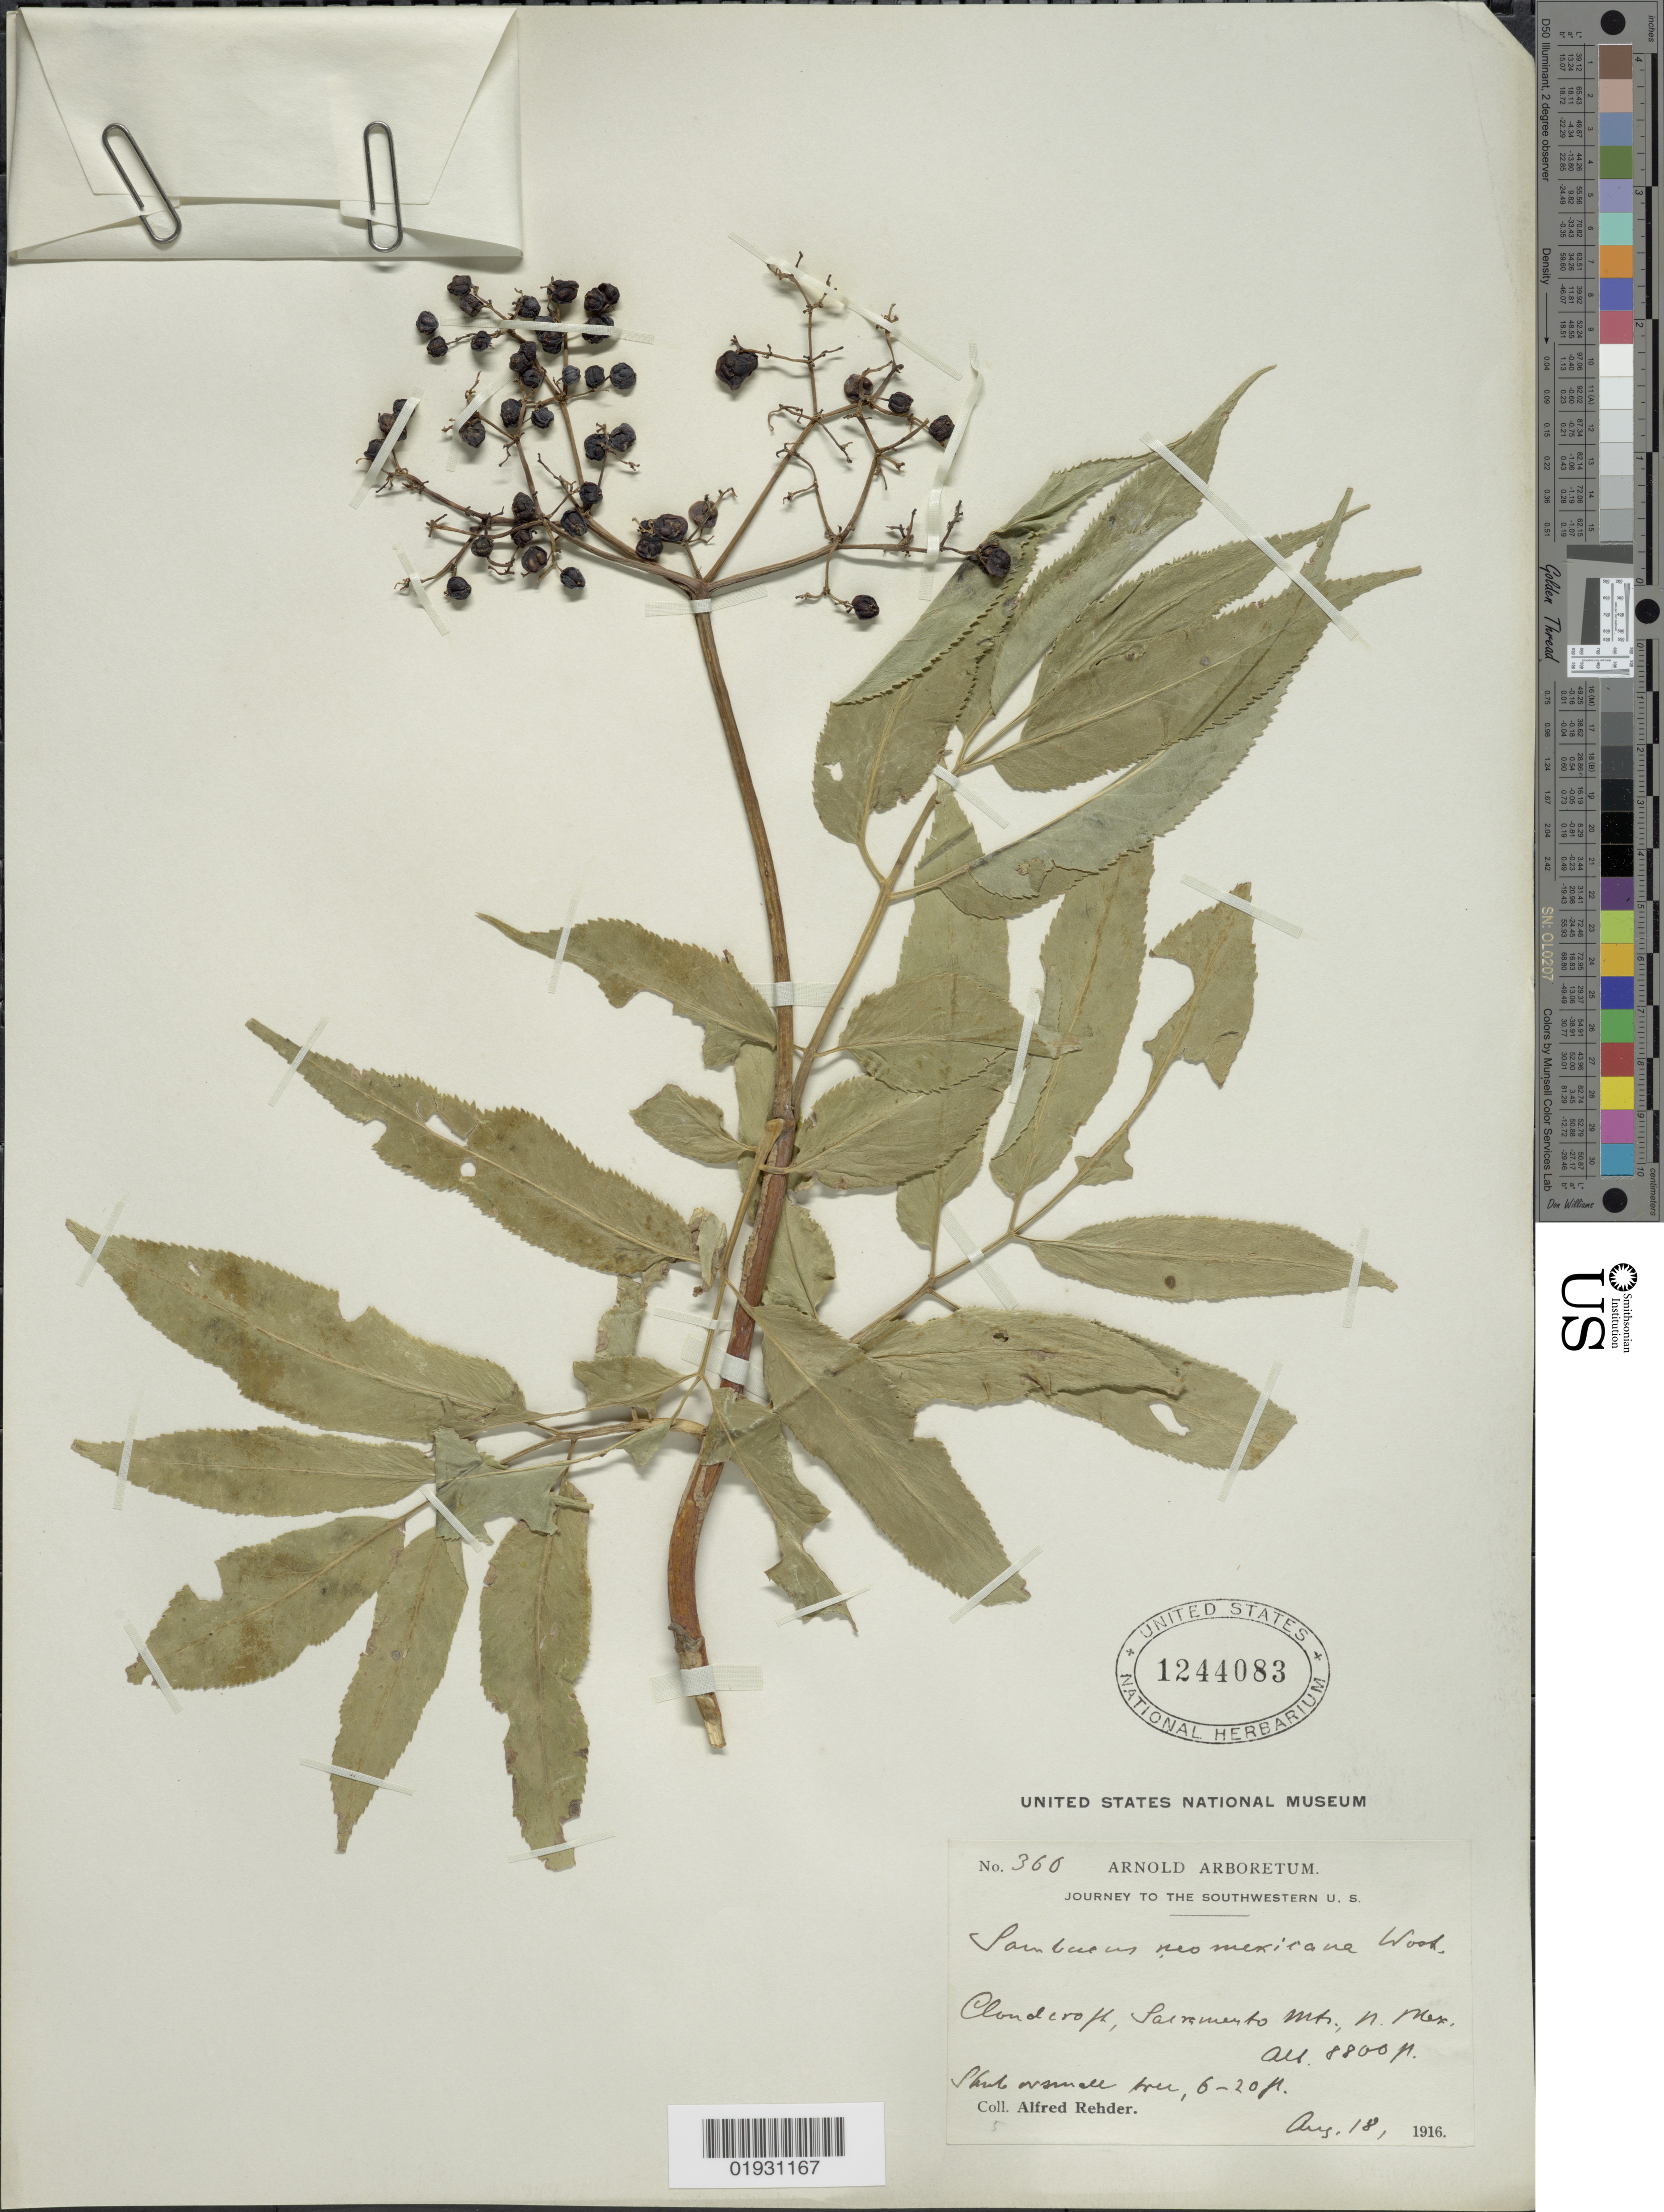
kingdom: Plantae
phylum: Tracheophyta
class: Magnoliopsida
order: Dipsacales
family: Viburnaceae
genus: Sambucus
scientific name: Sambucus neo-mexicana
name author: Wooton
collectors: A. Rehder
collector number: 360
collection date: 1916-08-18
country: United States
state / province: New Mexico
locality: Cloud, Sacramento Mts.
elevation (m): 2682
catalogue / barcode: US 1244083